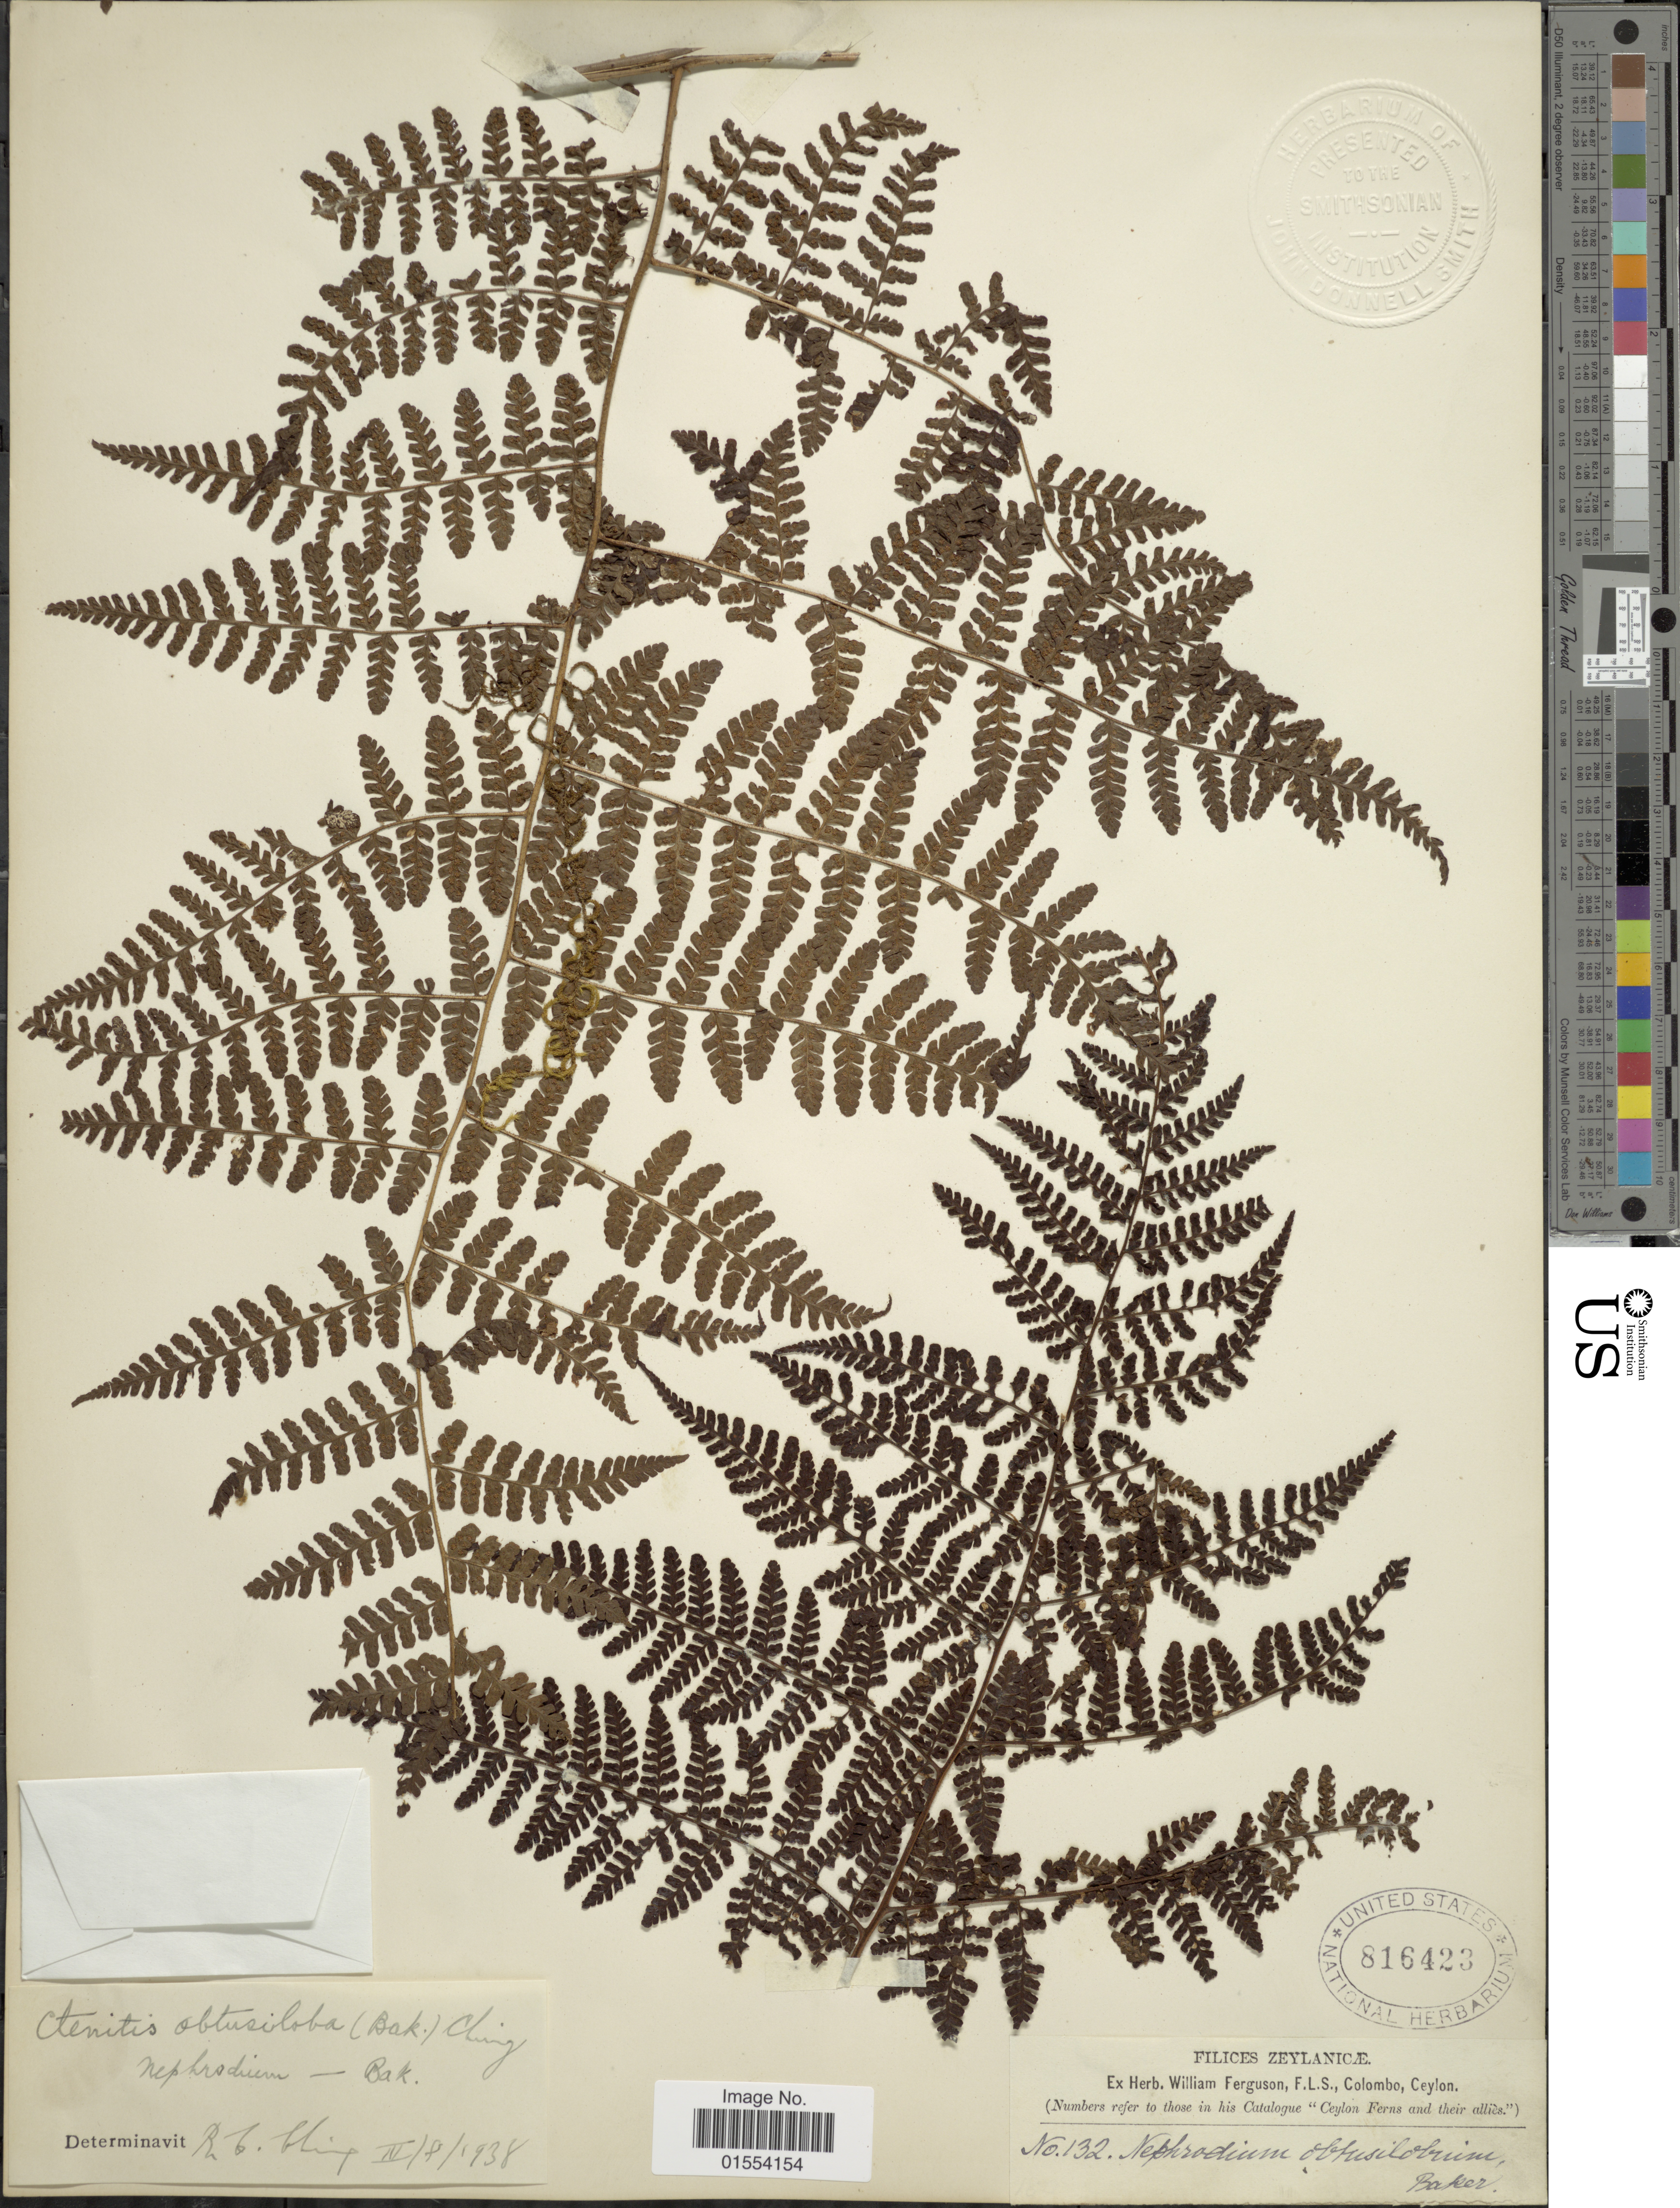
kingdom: Plantae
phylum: Tracheophyta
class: Polypodiopsida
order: Polypodiales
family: Dryopteridaceae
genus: Dryopteris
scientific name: Dryopteris ferruginea var. obtusiloba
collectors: ex herb. W. Ferguson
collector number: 132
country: Sri Lanka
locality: Zeylanicae, Ceylon.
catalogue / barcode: US 816423